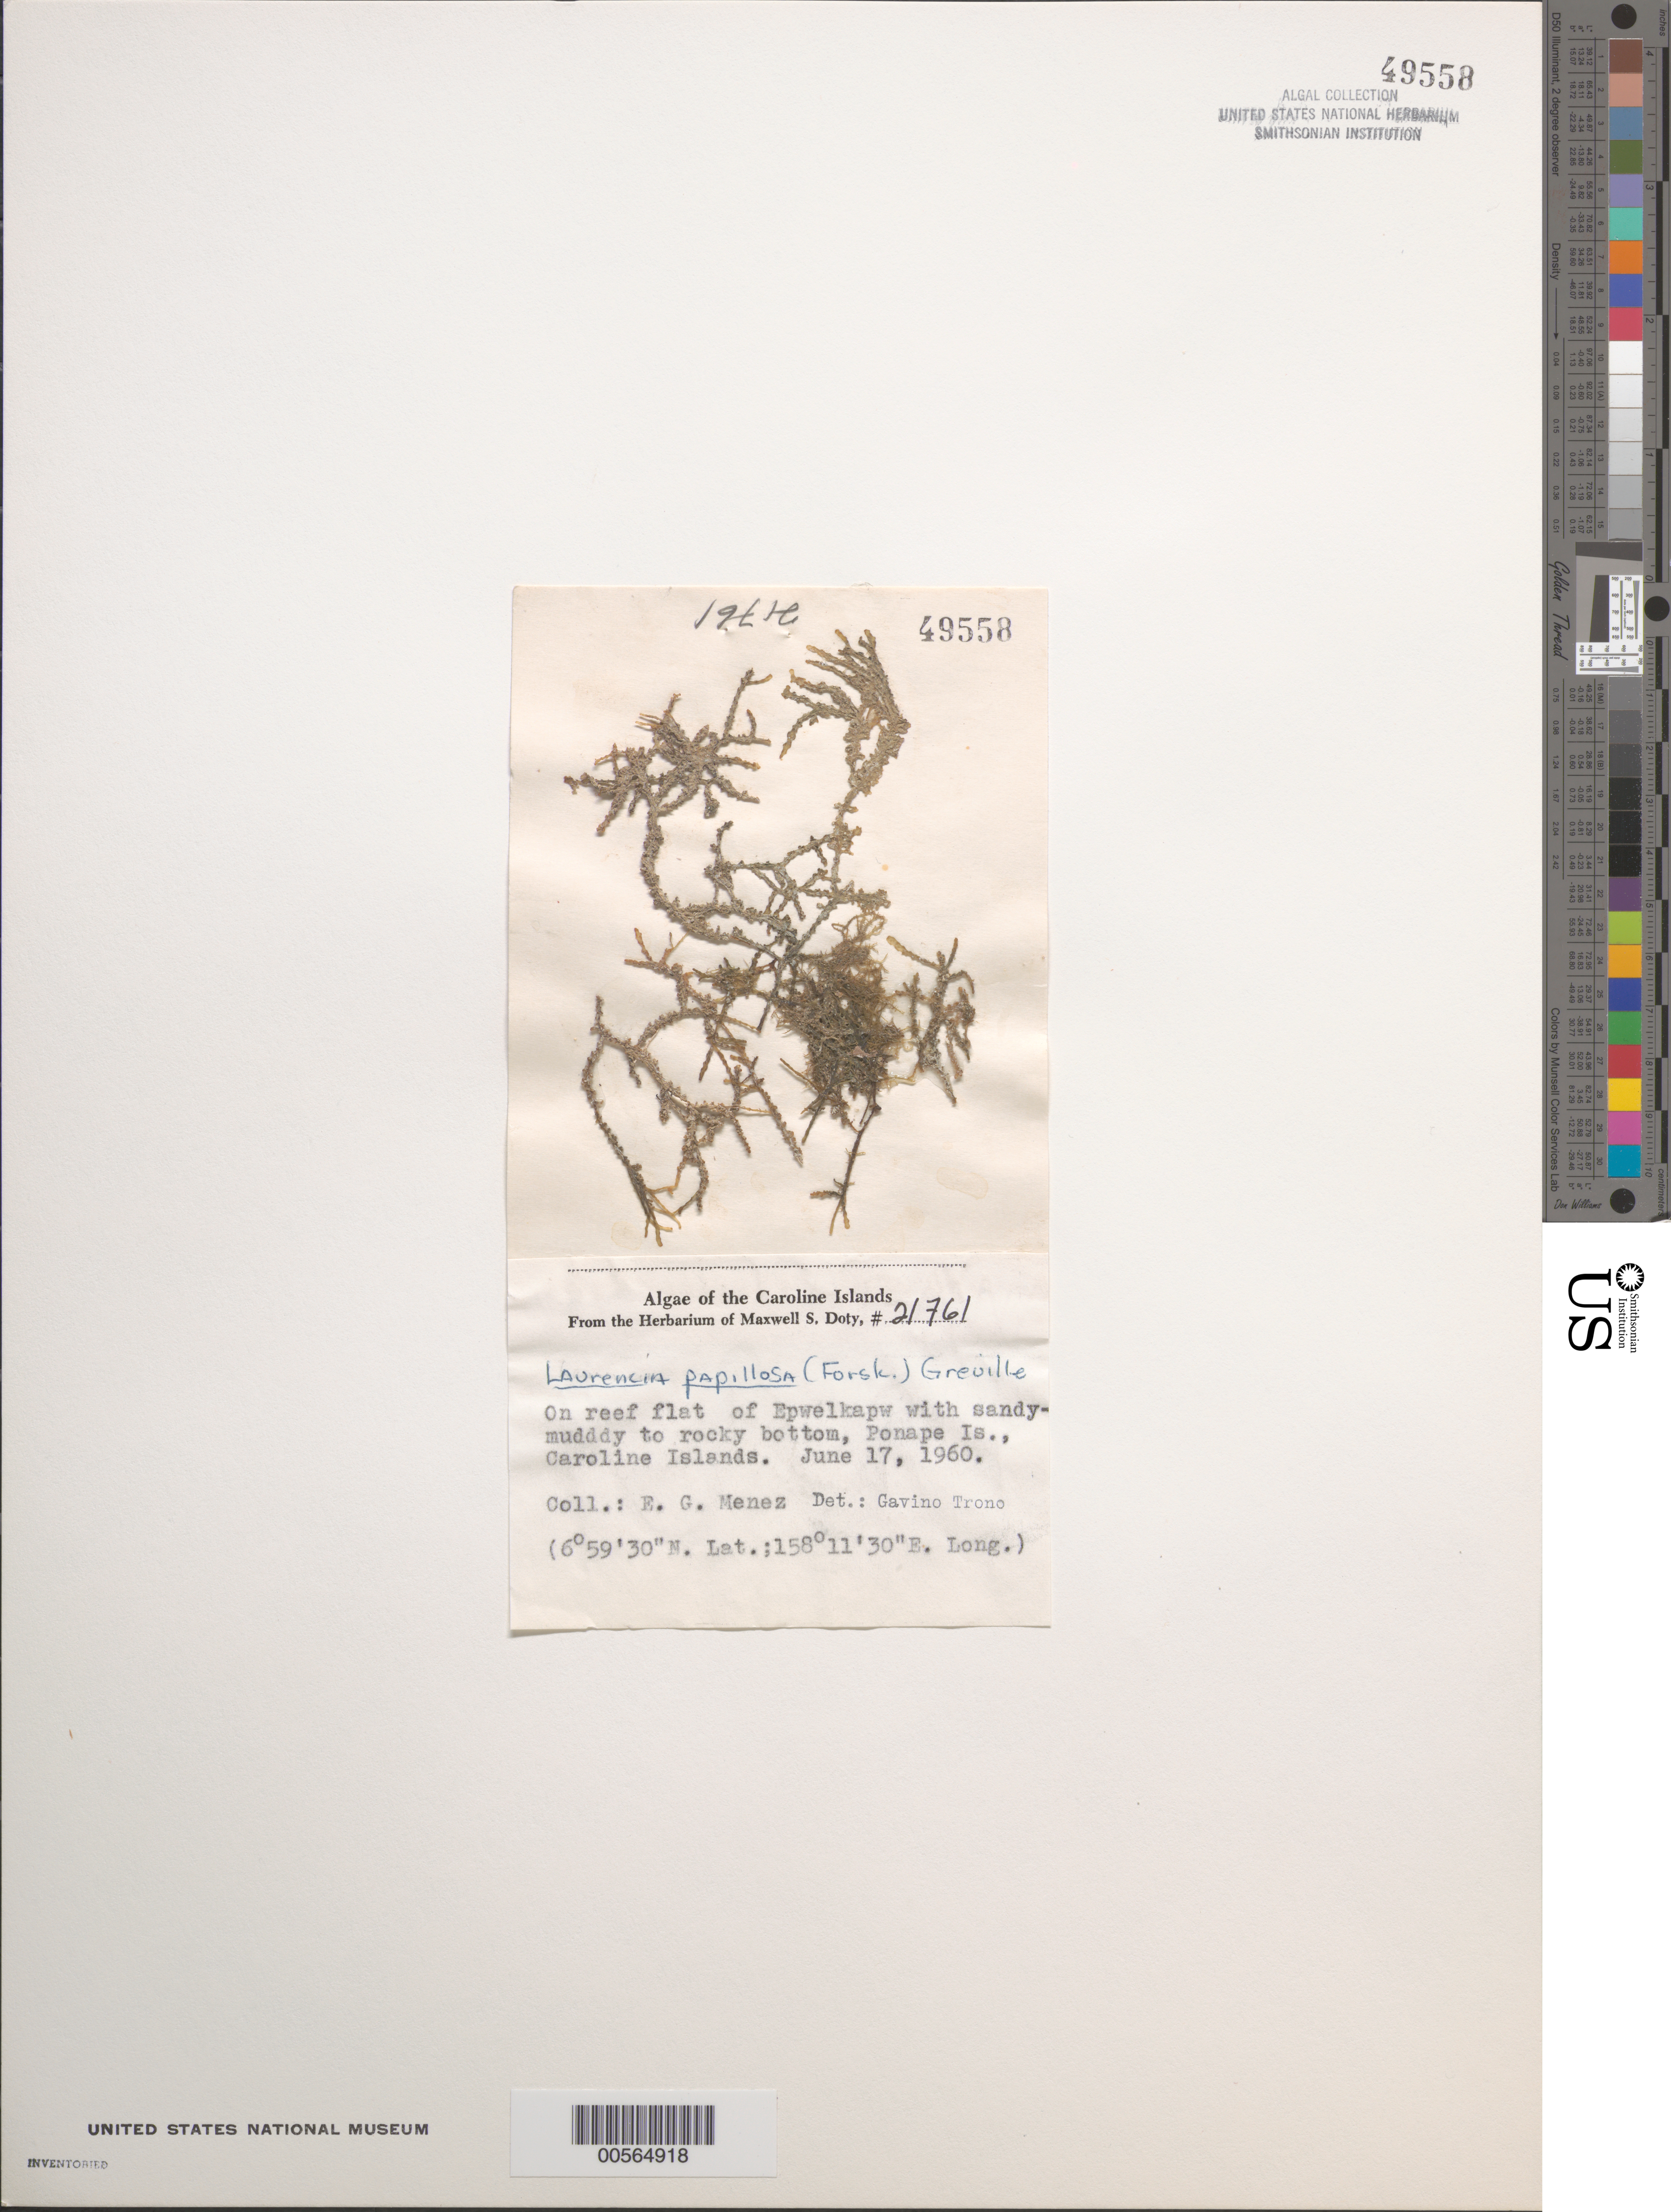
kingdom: Plantae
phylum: Rhodophyta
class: Florideophyceae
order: Ceramiales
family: Rhodomelaceae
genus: Laurencia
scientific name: Laurencia papillosa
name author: (C. Agardh) Grev.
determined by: Trono, Gavino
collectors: Meñez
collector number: MSD 21761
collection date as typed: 17 Jun 1960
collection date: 1960-06-17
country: Micronesia, Federated States of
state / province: Pohnpei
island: Pohnpei [Ponape] Islands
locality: Epwelkapw Islet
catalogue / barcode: US 49558